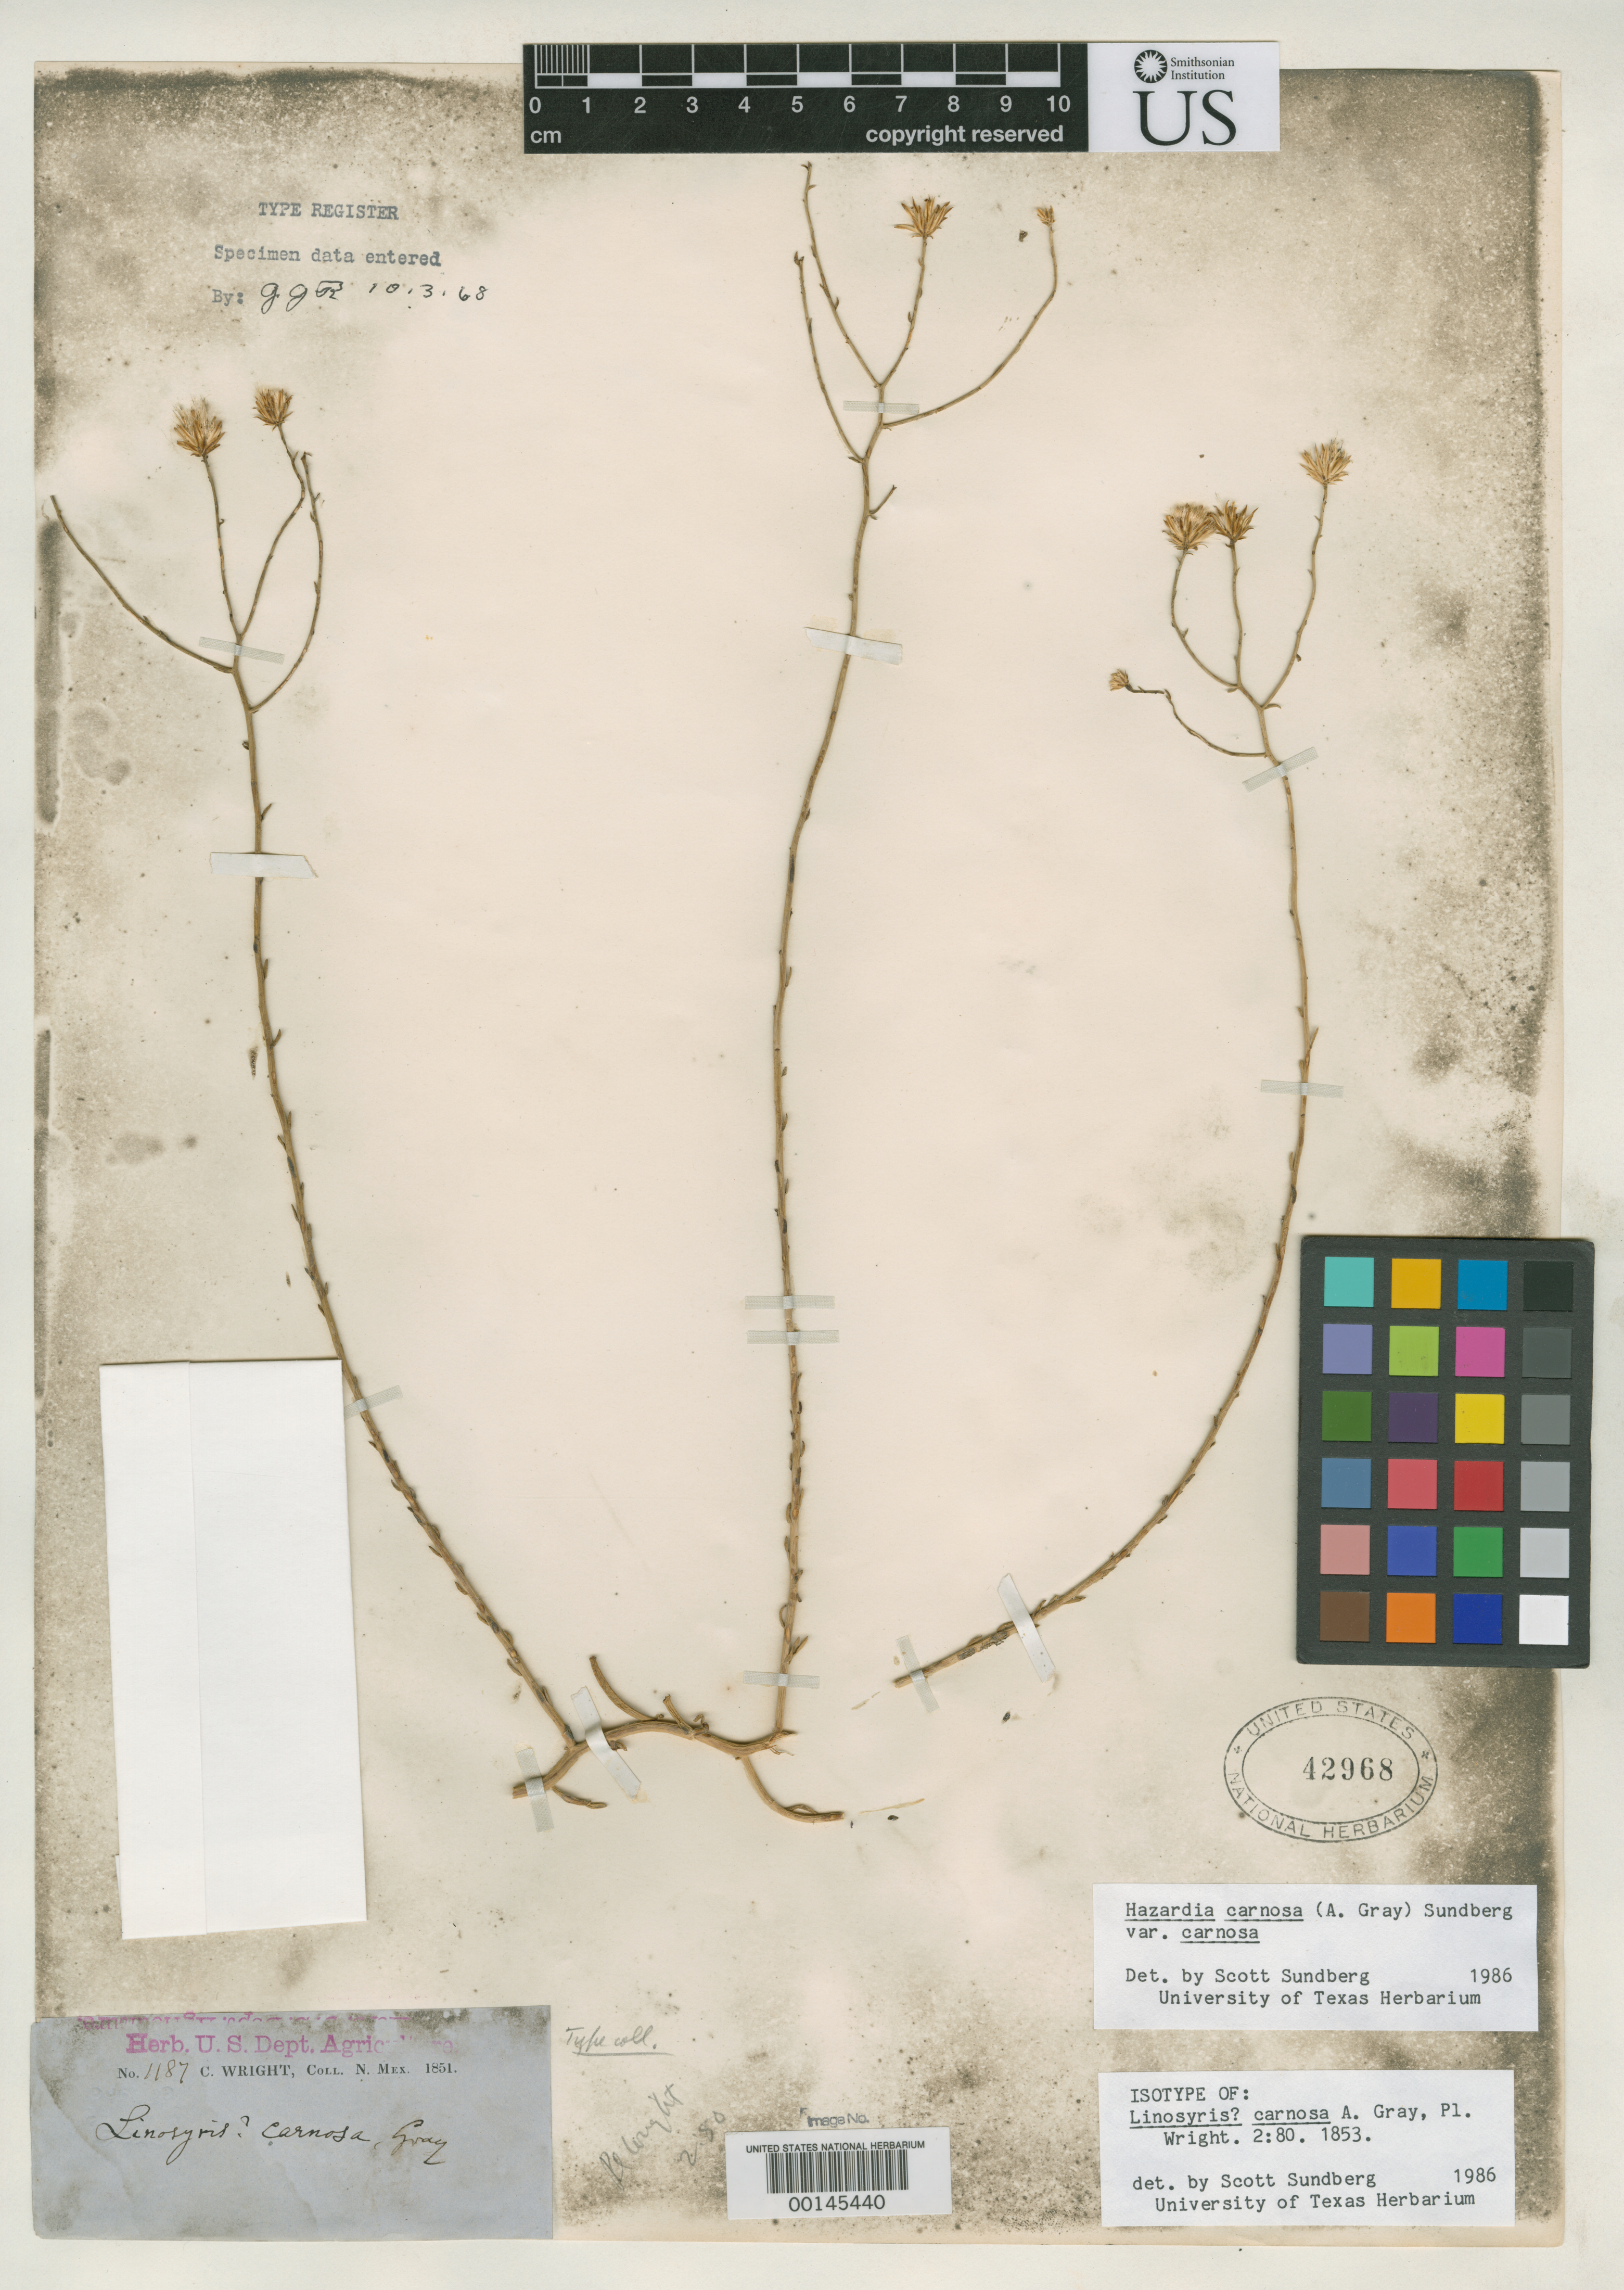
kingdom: Plantae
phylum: Tracheophyta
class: Magnoliopsida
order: Asterales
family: Asteraceae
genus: Linosyris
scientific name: Linosyris carnosa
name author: A. Gray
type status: Type Collection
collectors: C. Wright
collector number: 1187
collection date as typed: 1851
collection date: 1851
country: Mexico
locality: E of Monserrat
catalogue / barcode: US 42968